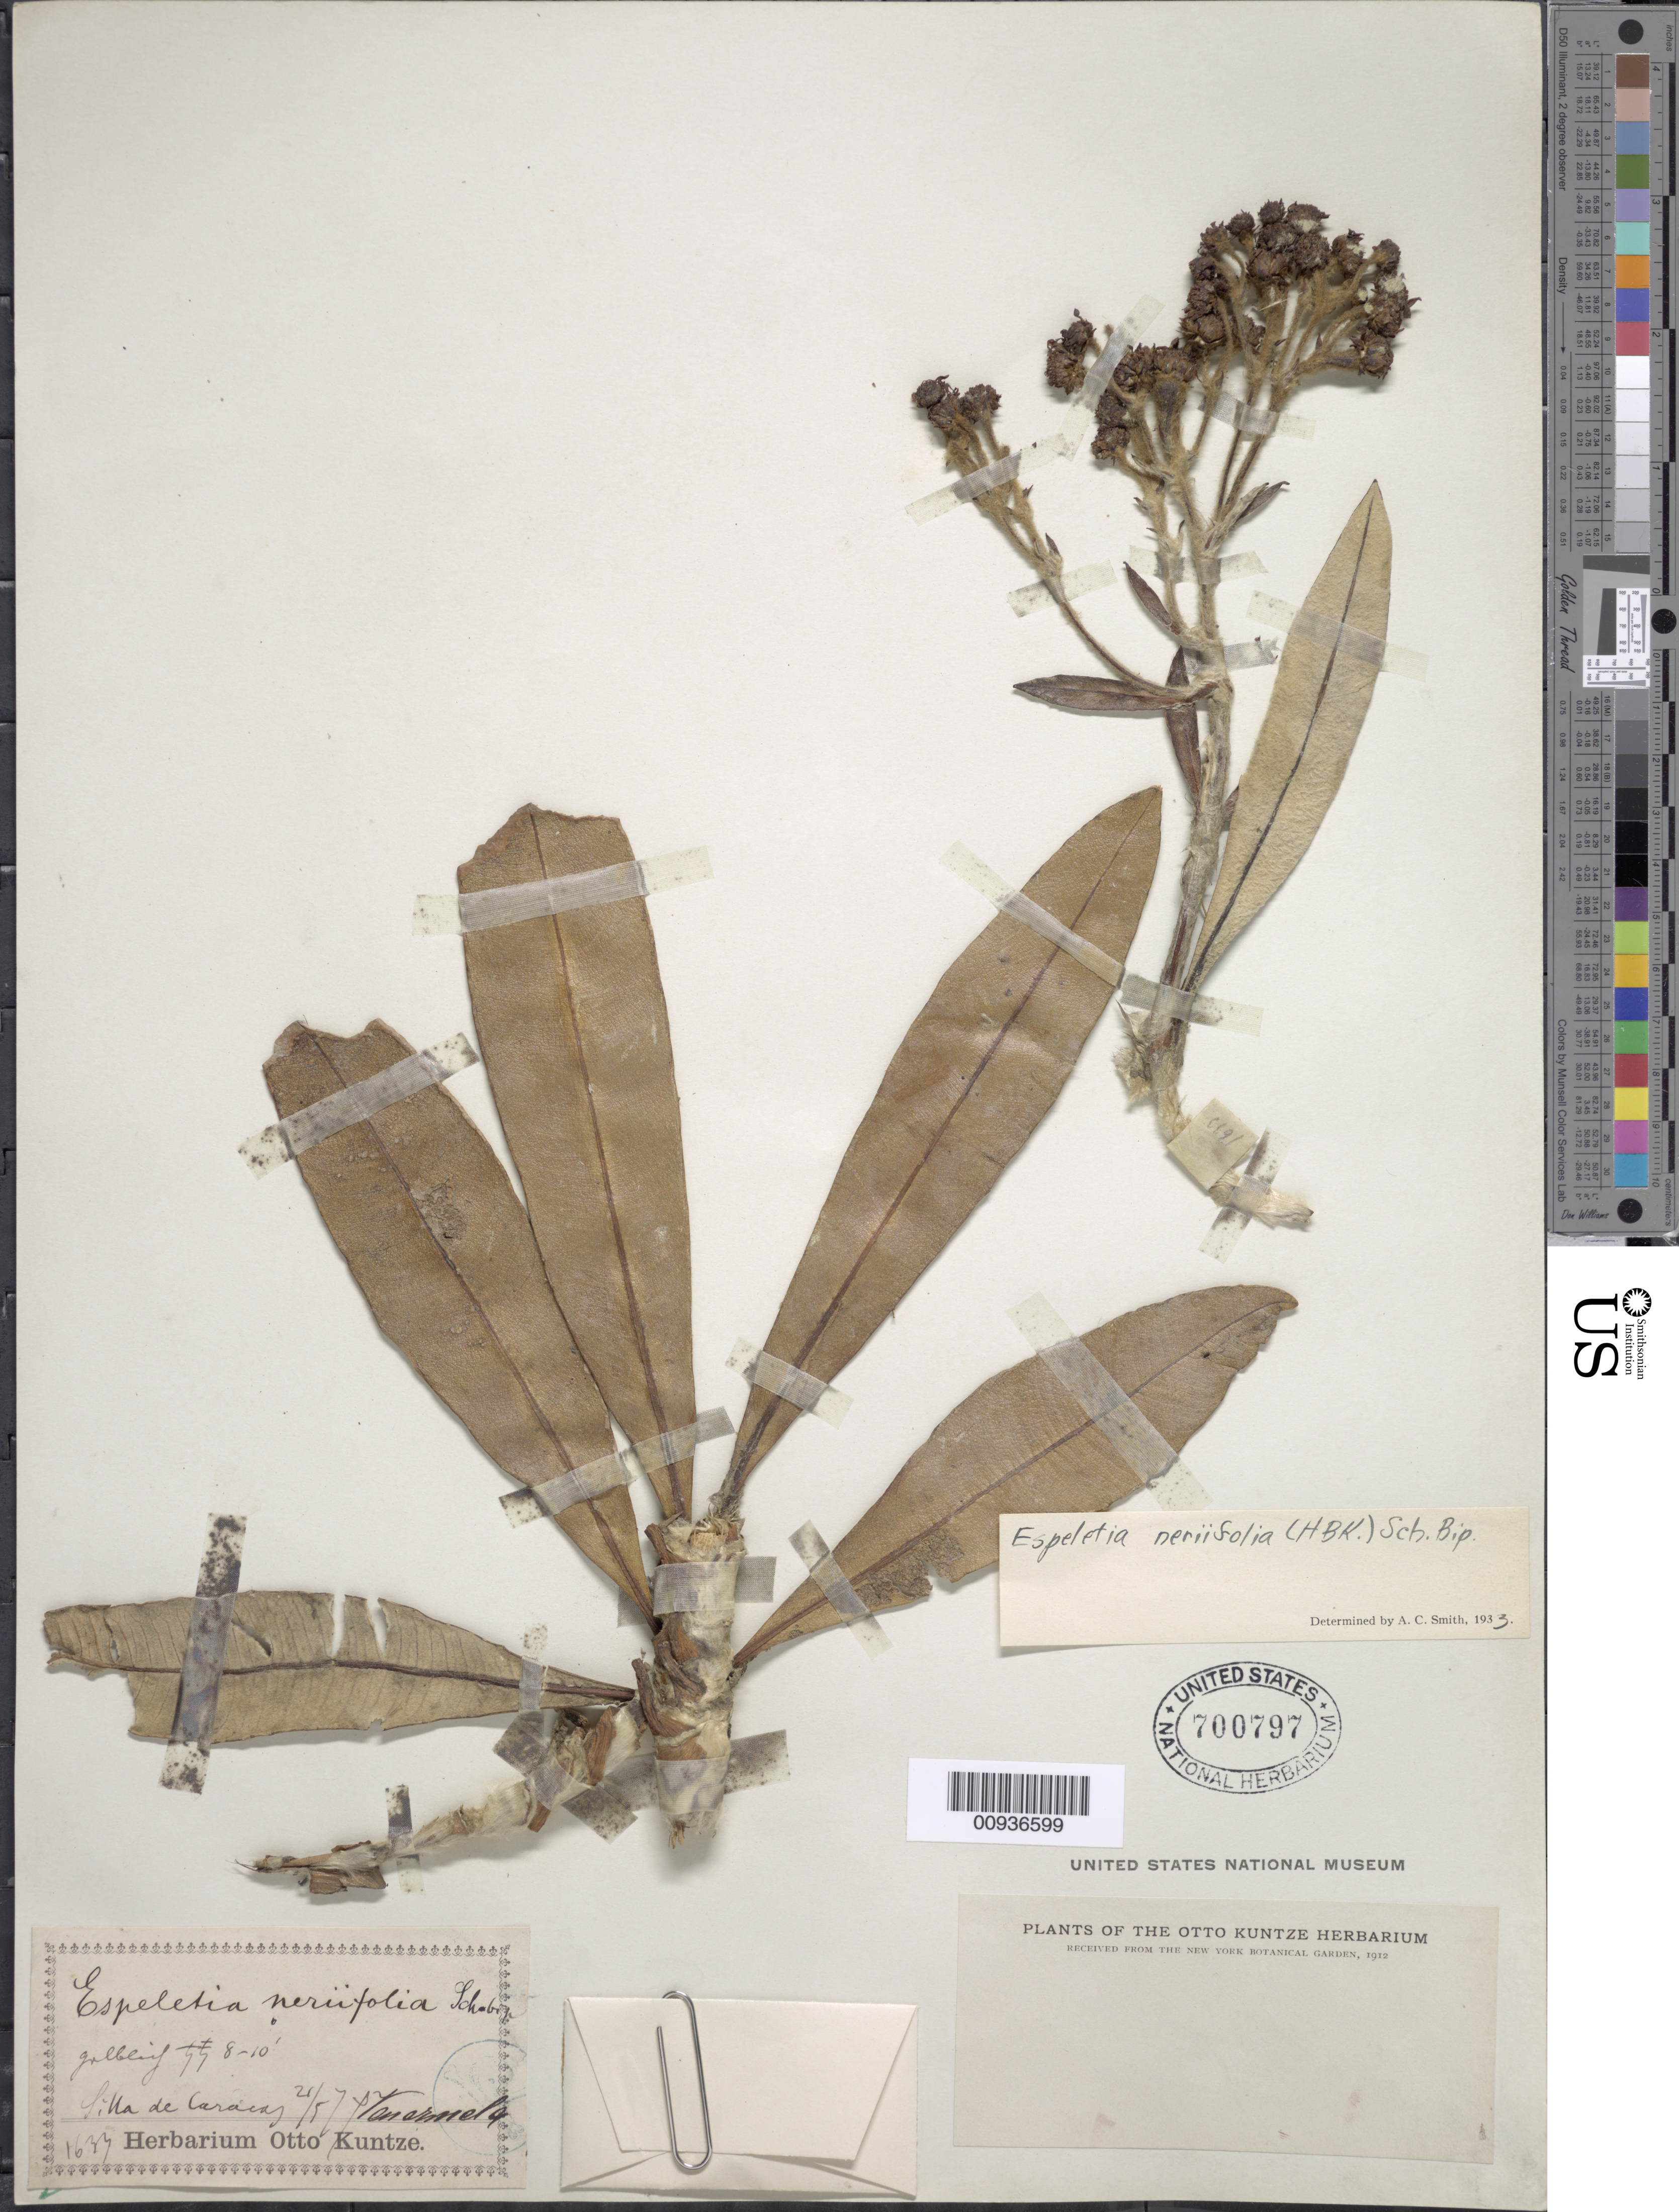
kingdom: Plantae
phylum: Tracheophyta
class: Magnoliopsida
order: Asterales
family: Asteraceae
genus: Libanothamnus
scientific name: Libanothamnus neriifolius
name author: (Sch. Bip. ex Wedd.) Ernst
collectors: C.E.O. Kuntze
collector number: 1633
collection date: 1892-04-21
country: Venezuela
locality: Silla de Caracas.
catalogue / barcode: US 700797